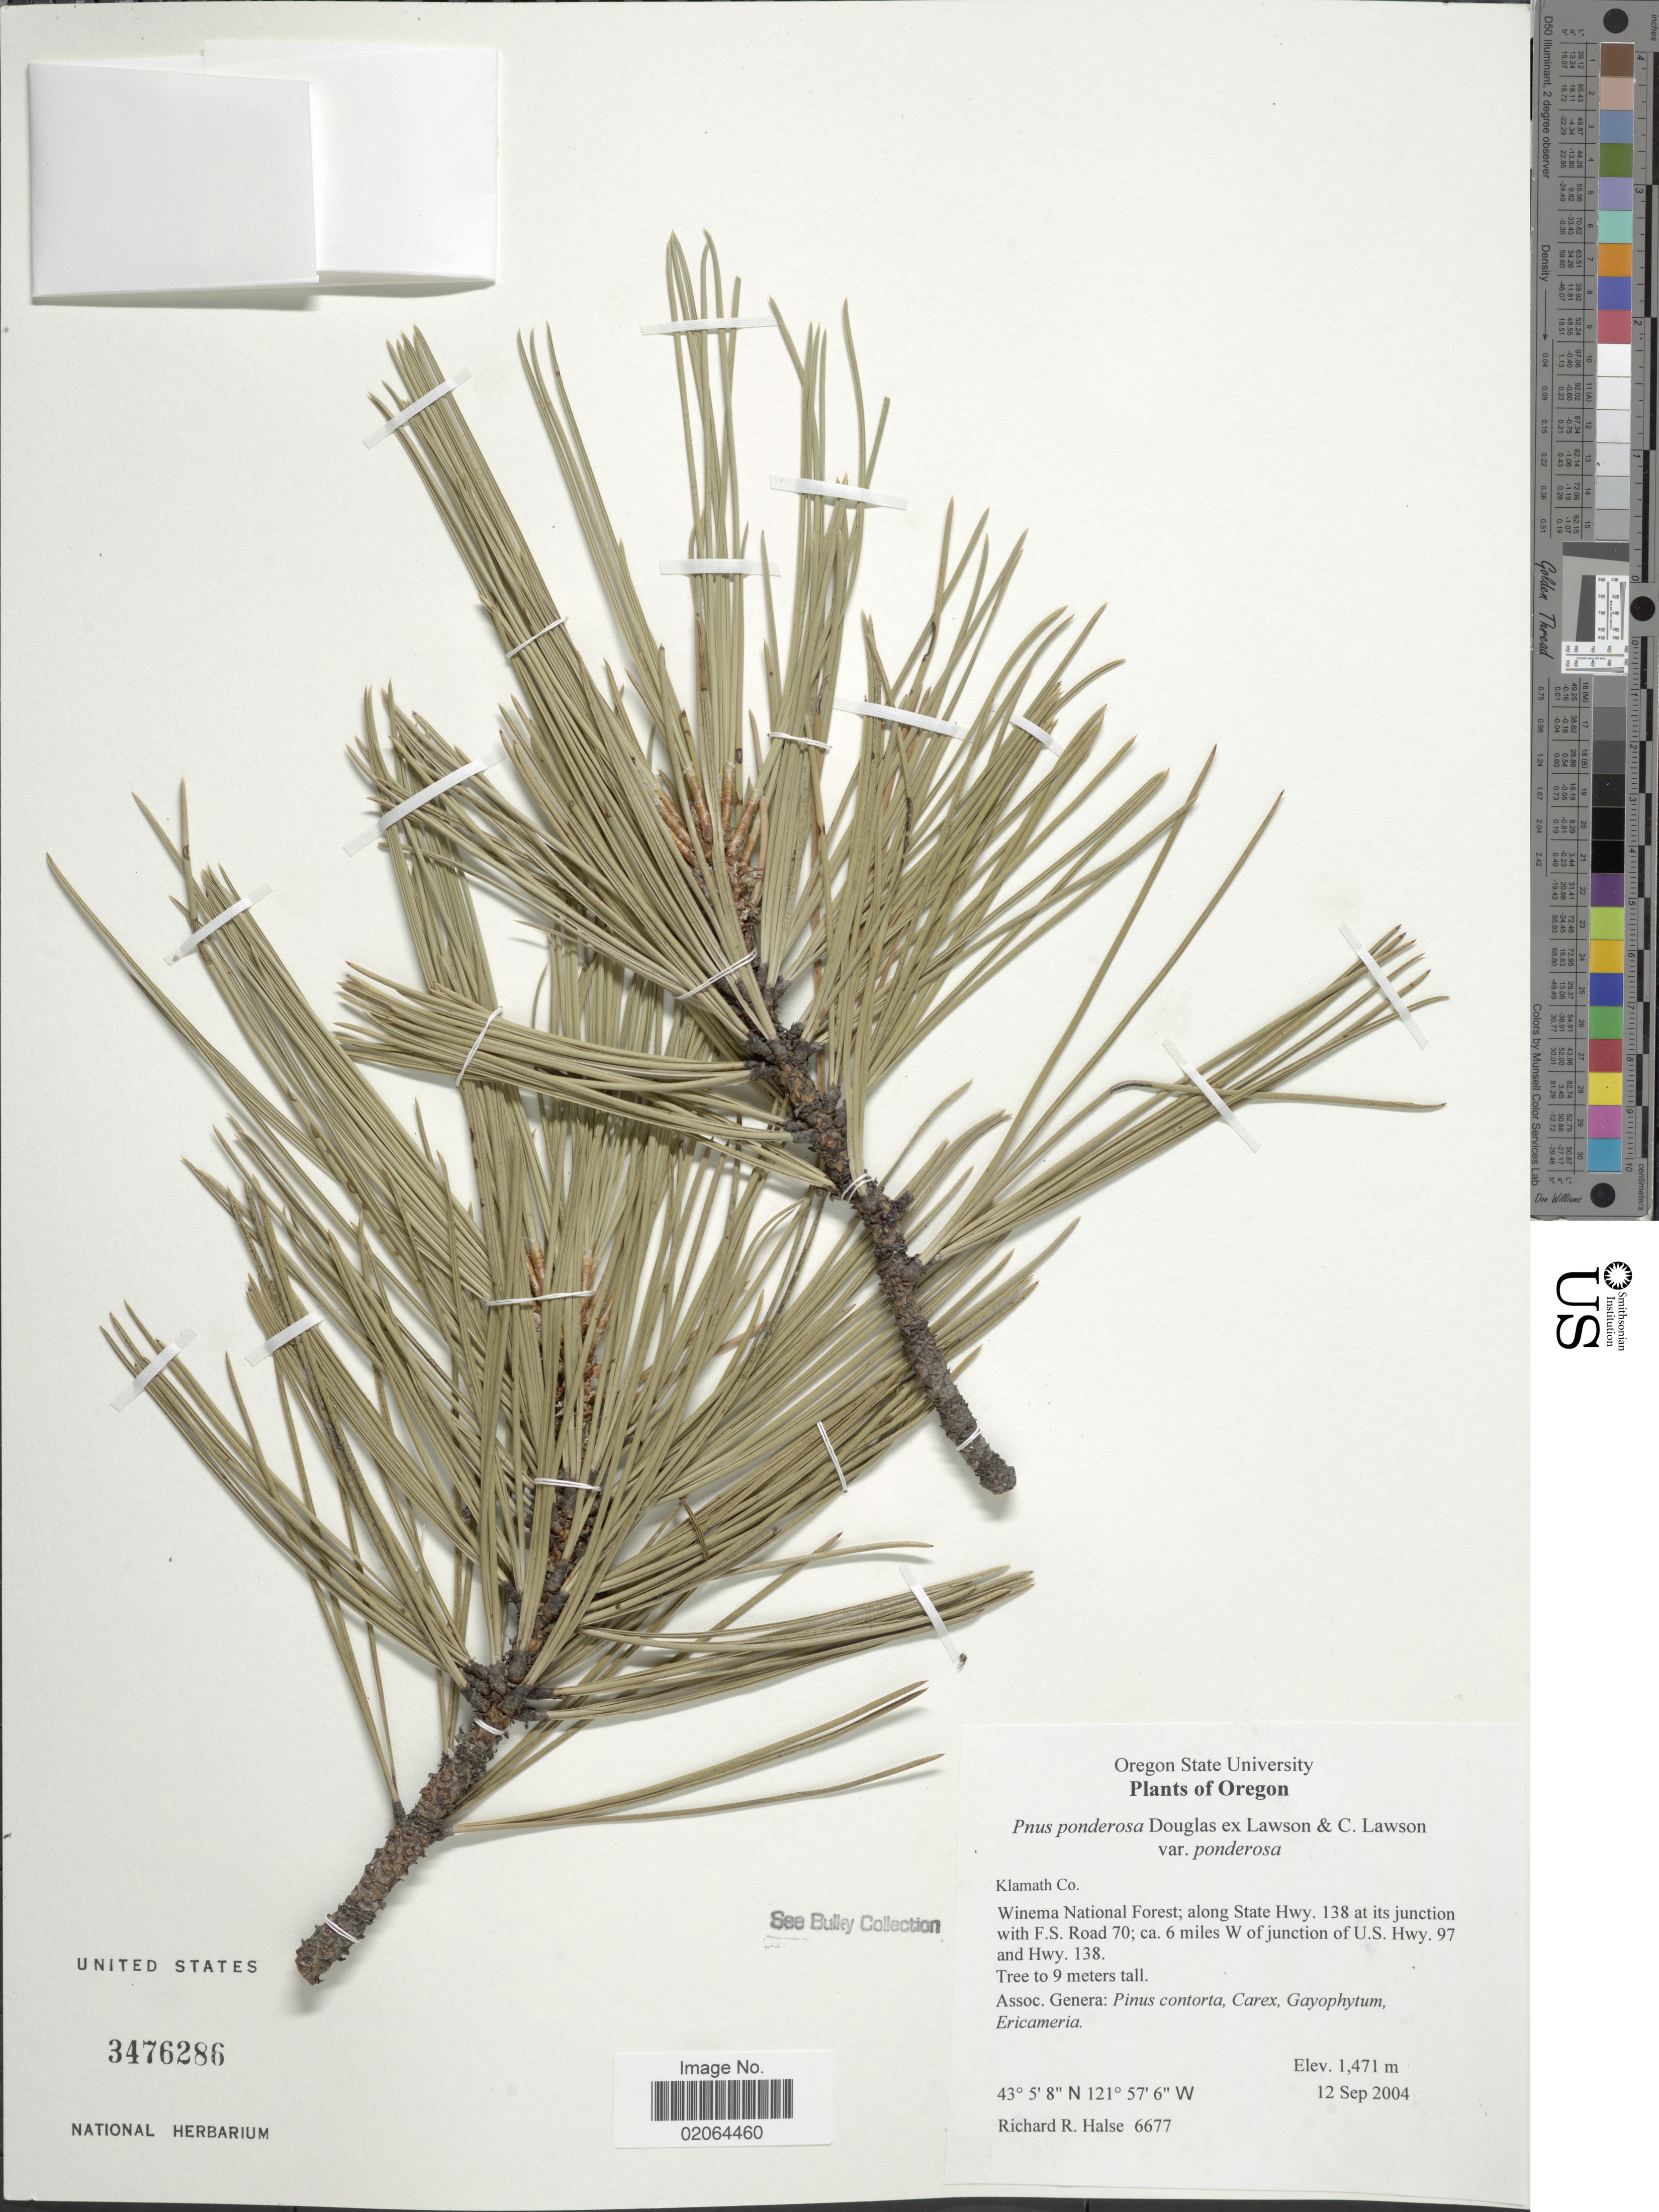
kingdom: Plantae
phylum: Tracheophyta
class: Pinopsida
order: Pinales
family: Pinaceae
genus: Pinus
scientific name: Pinus ponderosa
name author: Douglas ex C. Lawson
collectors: R. Halse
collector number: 6677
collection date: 2004-09-12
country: United States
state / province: Oregon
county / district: Klamath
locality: Oregon, Klamath Co. Winema National Forest; along State Hwy. 138 at its junction with F.S. Road 70; ca. 6 miles W of junction of U.S. Hwy 97 and Hwy. 138.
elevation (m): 1471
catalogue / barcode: US 3476286